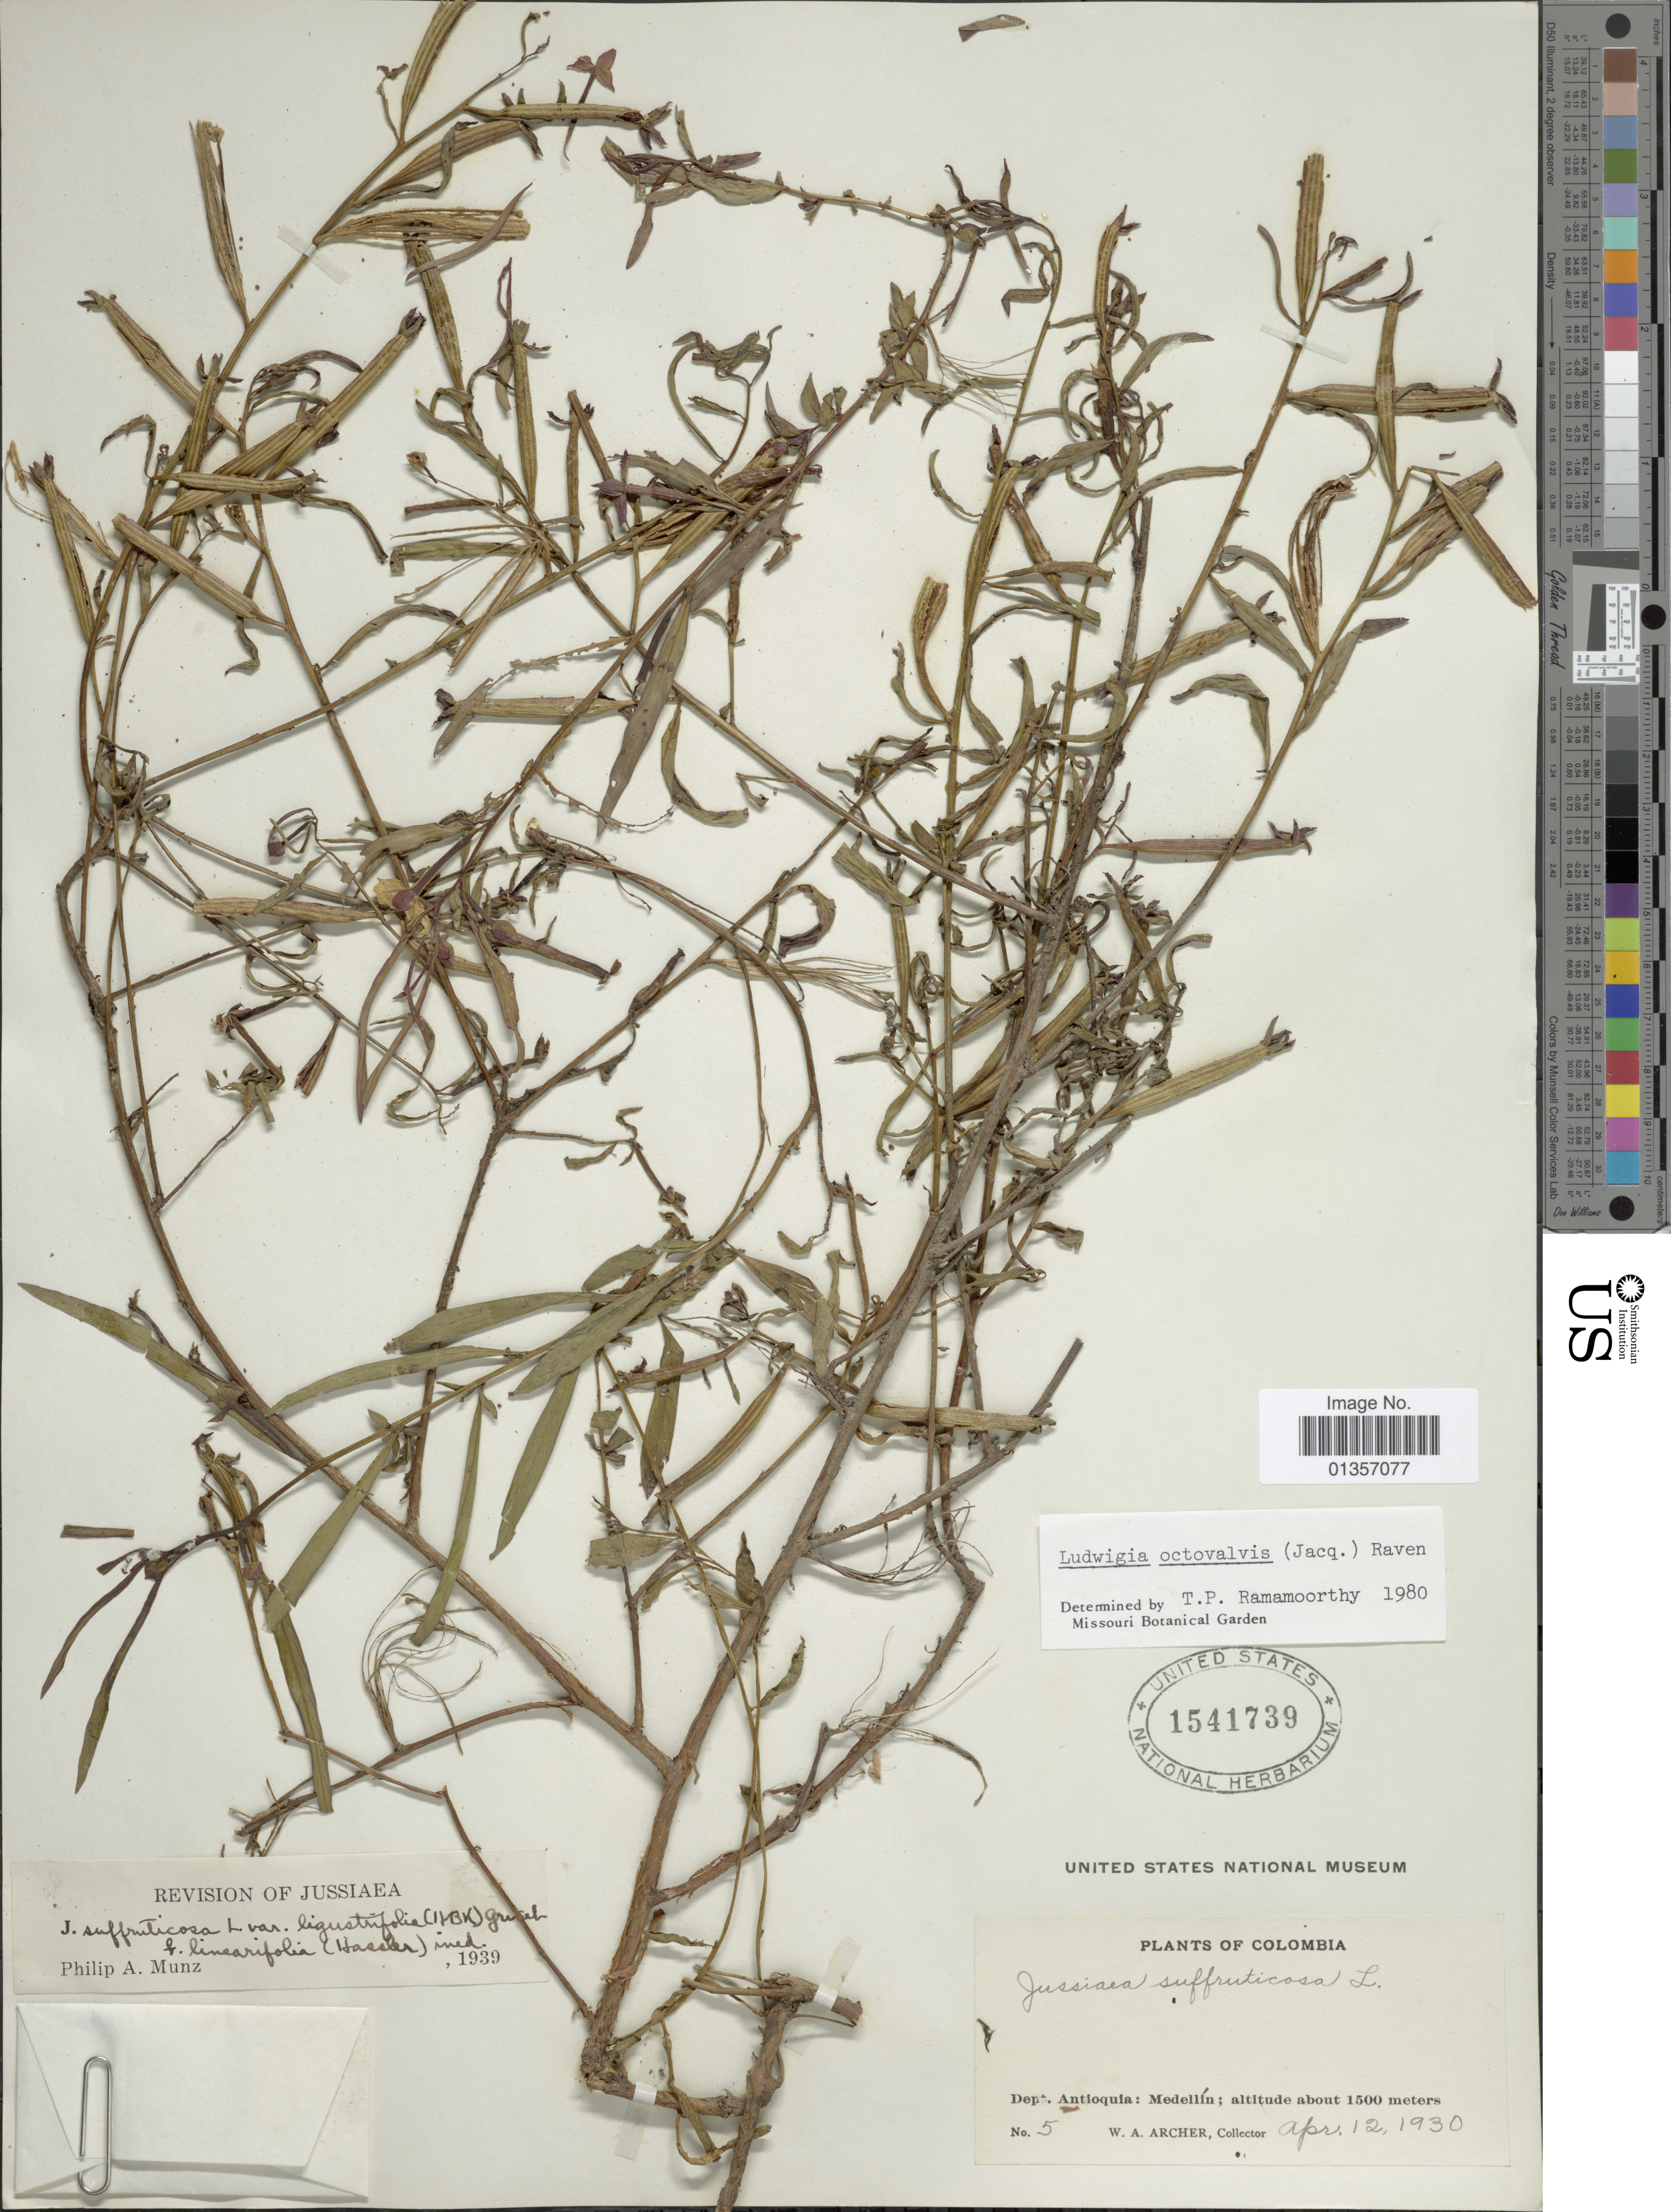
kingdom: Plantae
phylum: Tracheophyta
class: Magnoliopsida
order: Myrtales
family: Onagraceae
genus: Ludwigia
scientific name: Ludwigia octovalvis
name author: (Jacq.) P.H. Raven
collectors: W. A. Archer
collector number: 5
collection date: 1930-04-12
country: Colombia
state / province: Antioquia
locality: Medellín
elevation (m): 1500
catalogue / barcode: US 1541739